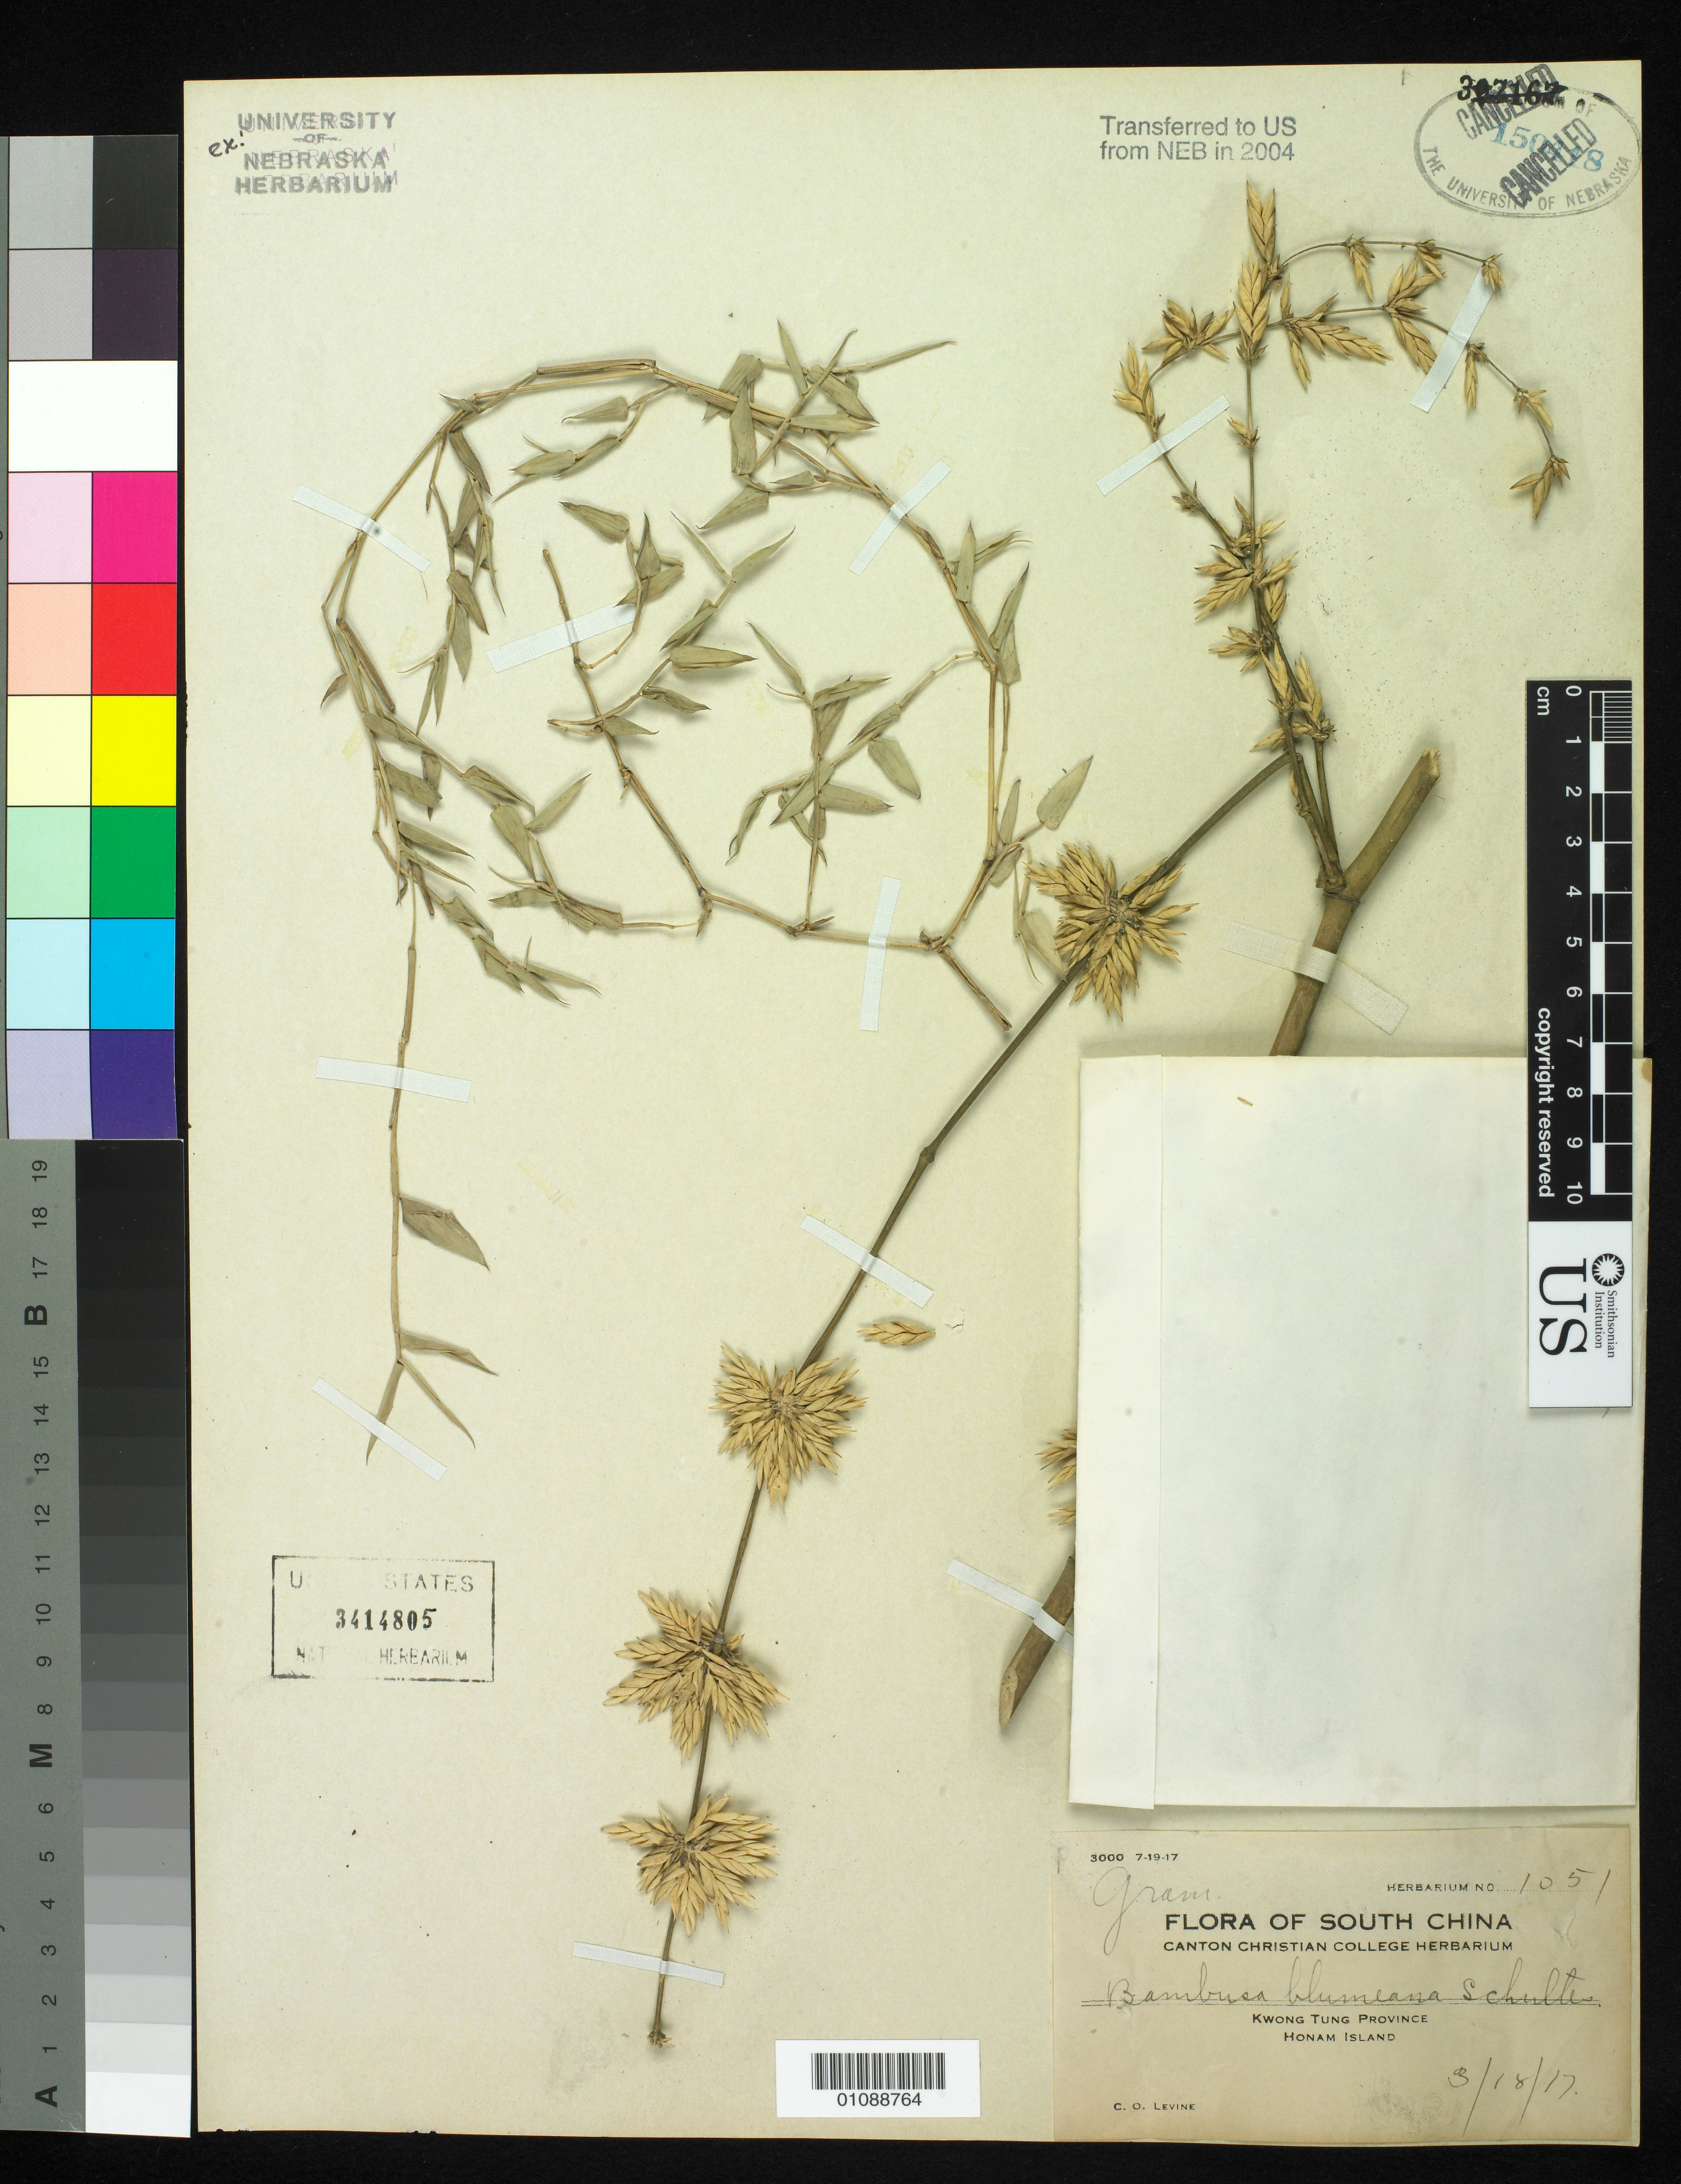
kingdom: Plantae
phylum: Tracheophyta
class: Liliopsida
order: Poales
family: Poaceae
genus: Bambusa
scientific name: Bambusa spinosa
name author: Roxb.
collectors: C. O. Levine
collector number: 1051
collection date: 1917-03-18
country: China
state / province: Guangdong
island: Honam I.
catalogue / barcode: US 3414805